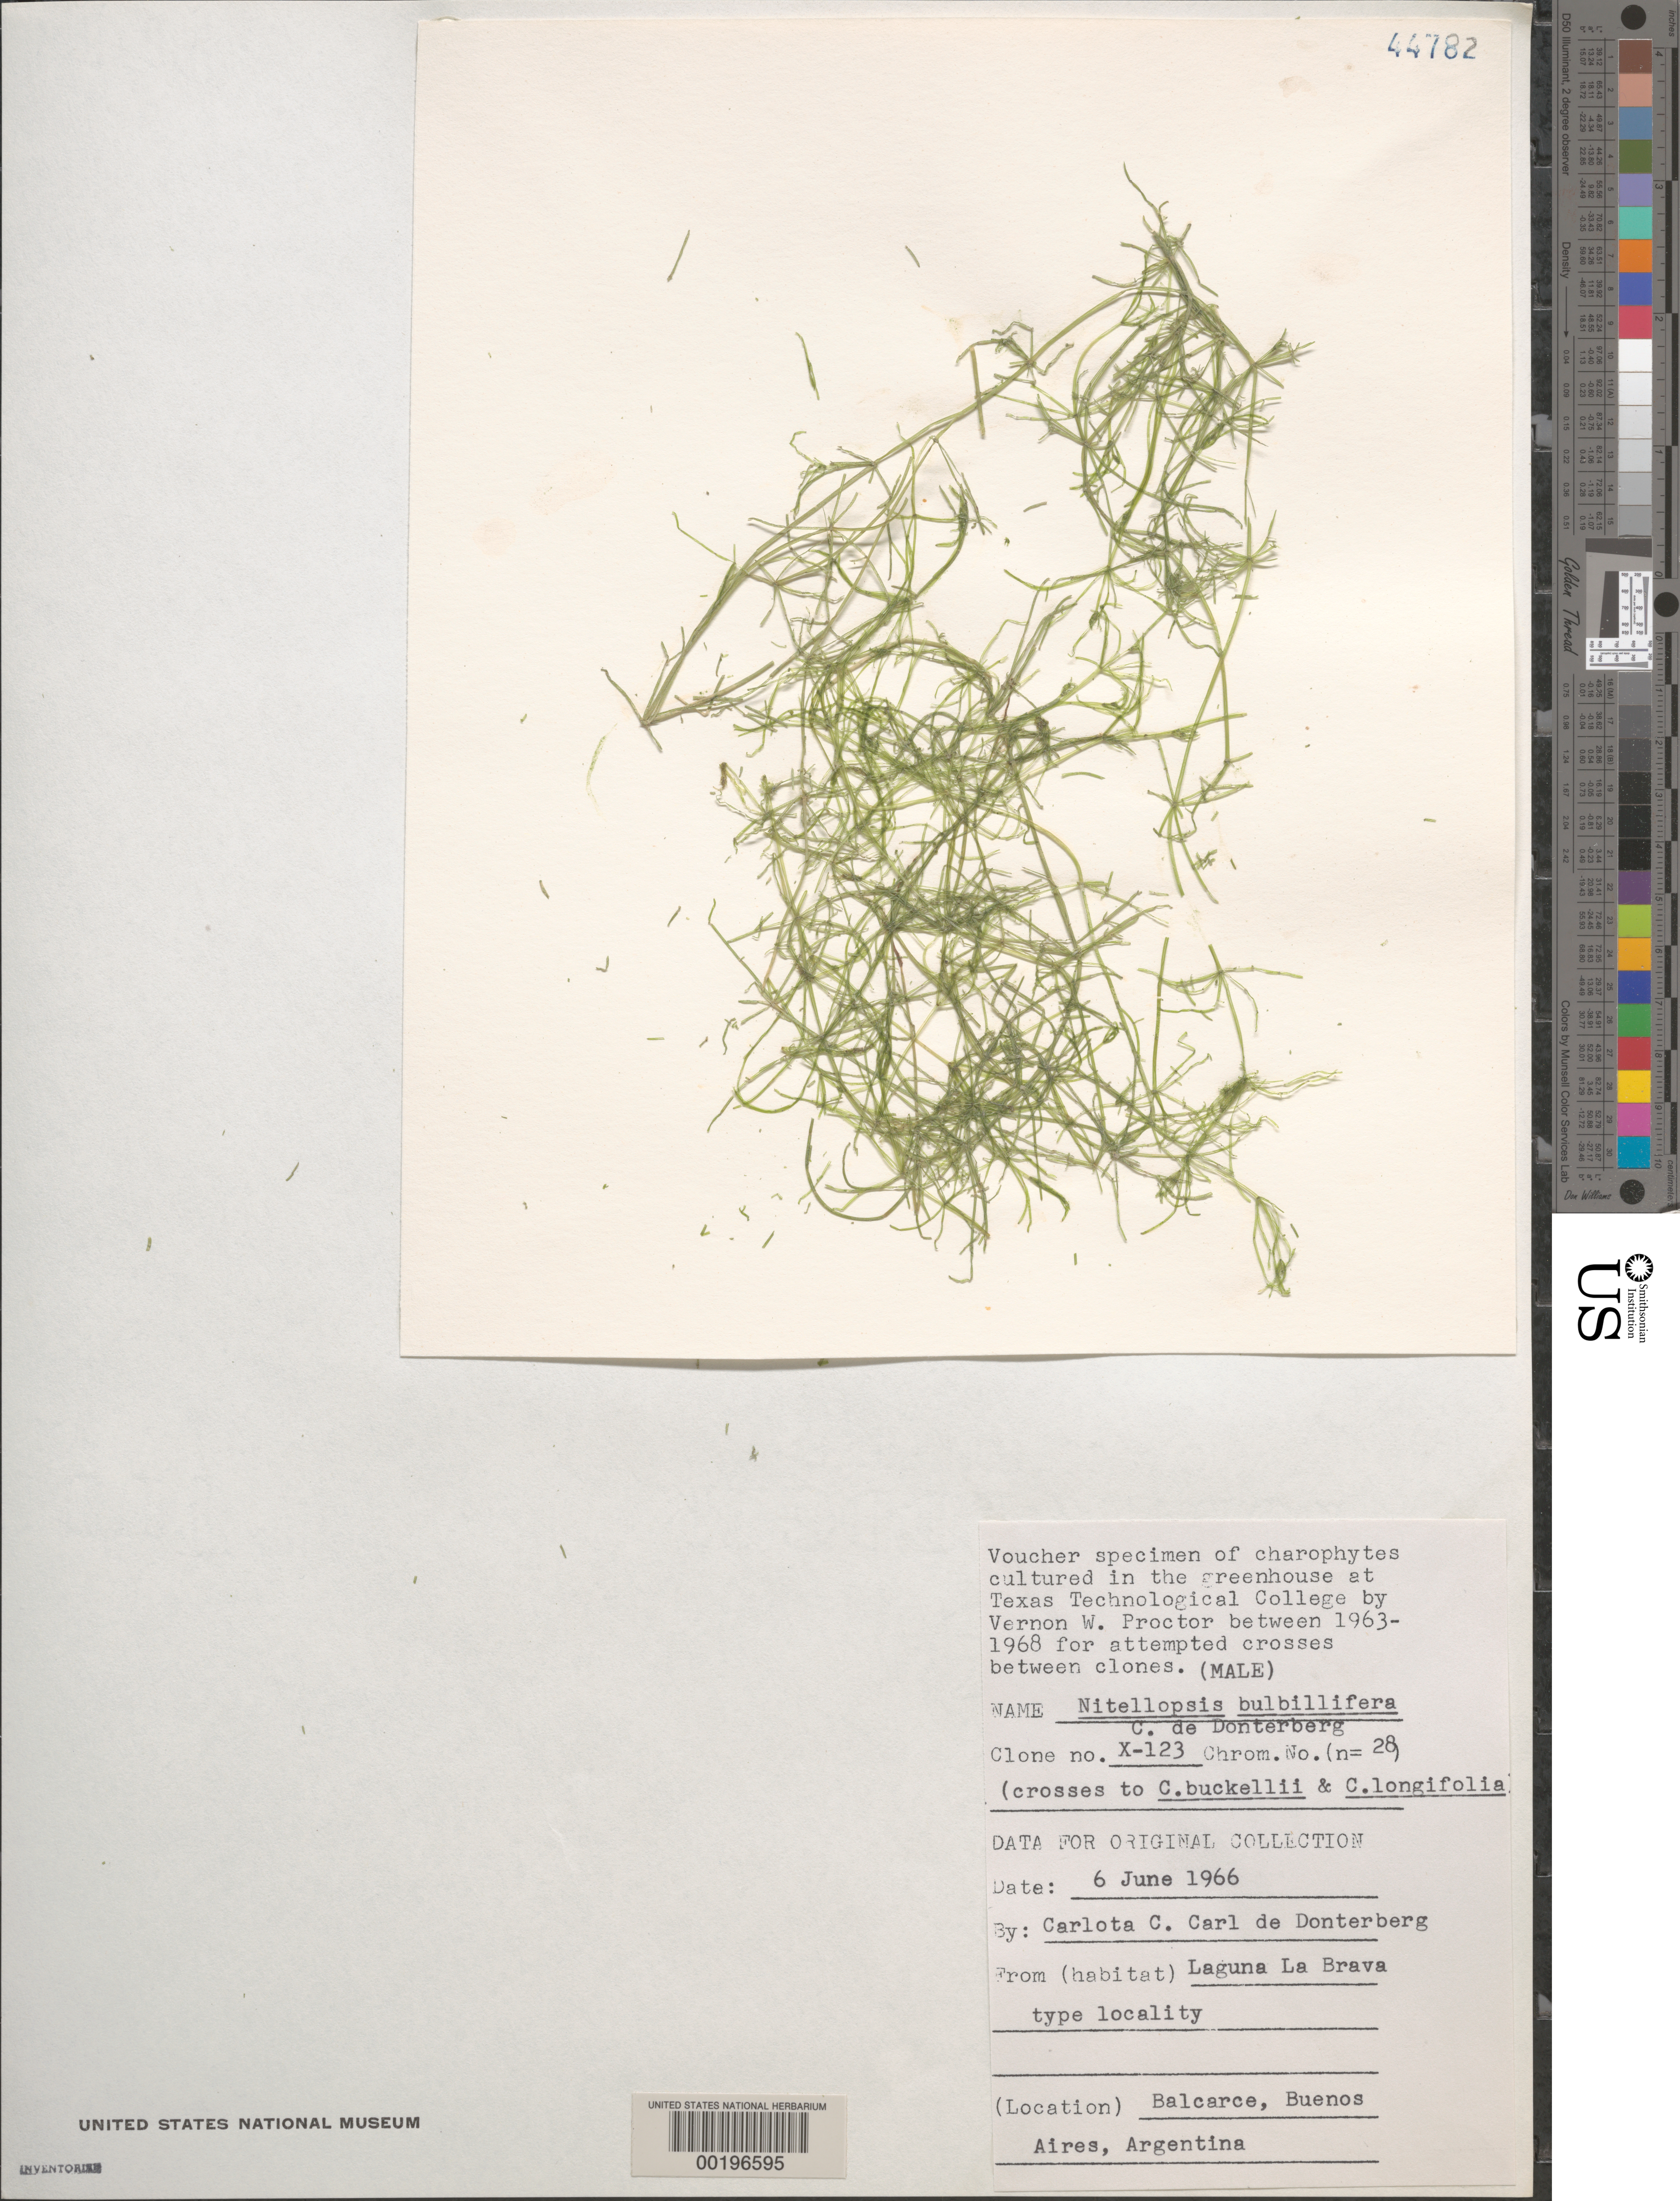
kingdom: Plantae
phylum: Charophyta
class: Charophyceae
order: Charales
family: Characeae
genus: Nitellopsis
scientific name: Nitellopsis bulbillifera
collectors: C. De Donterberg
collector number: X-123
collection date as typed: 06 Jun 1966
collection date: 1966-06-06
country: Argentina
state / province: Buenos Aires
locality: Laguna la Brava, Balcarce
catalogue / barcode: US 44782